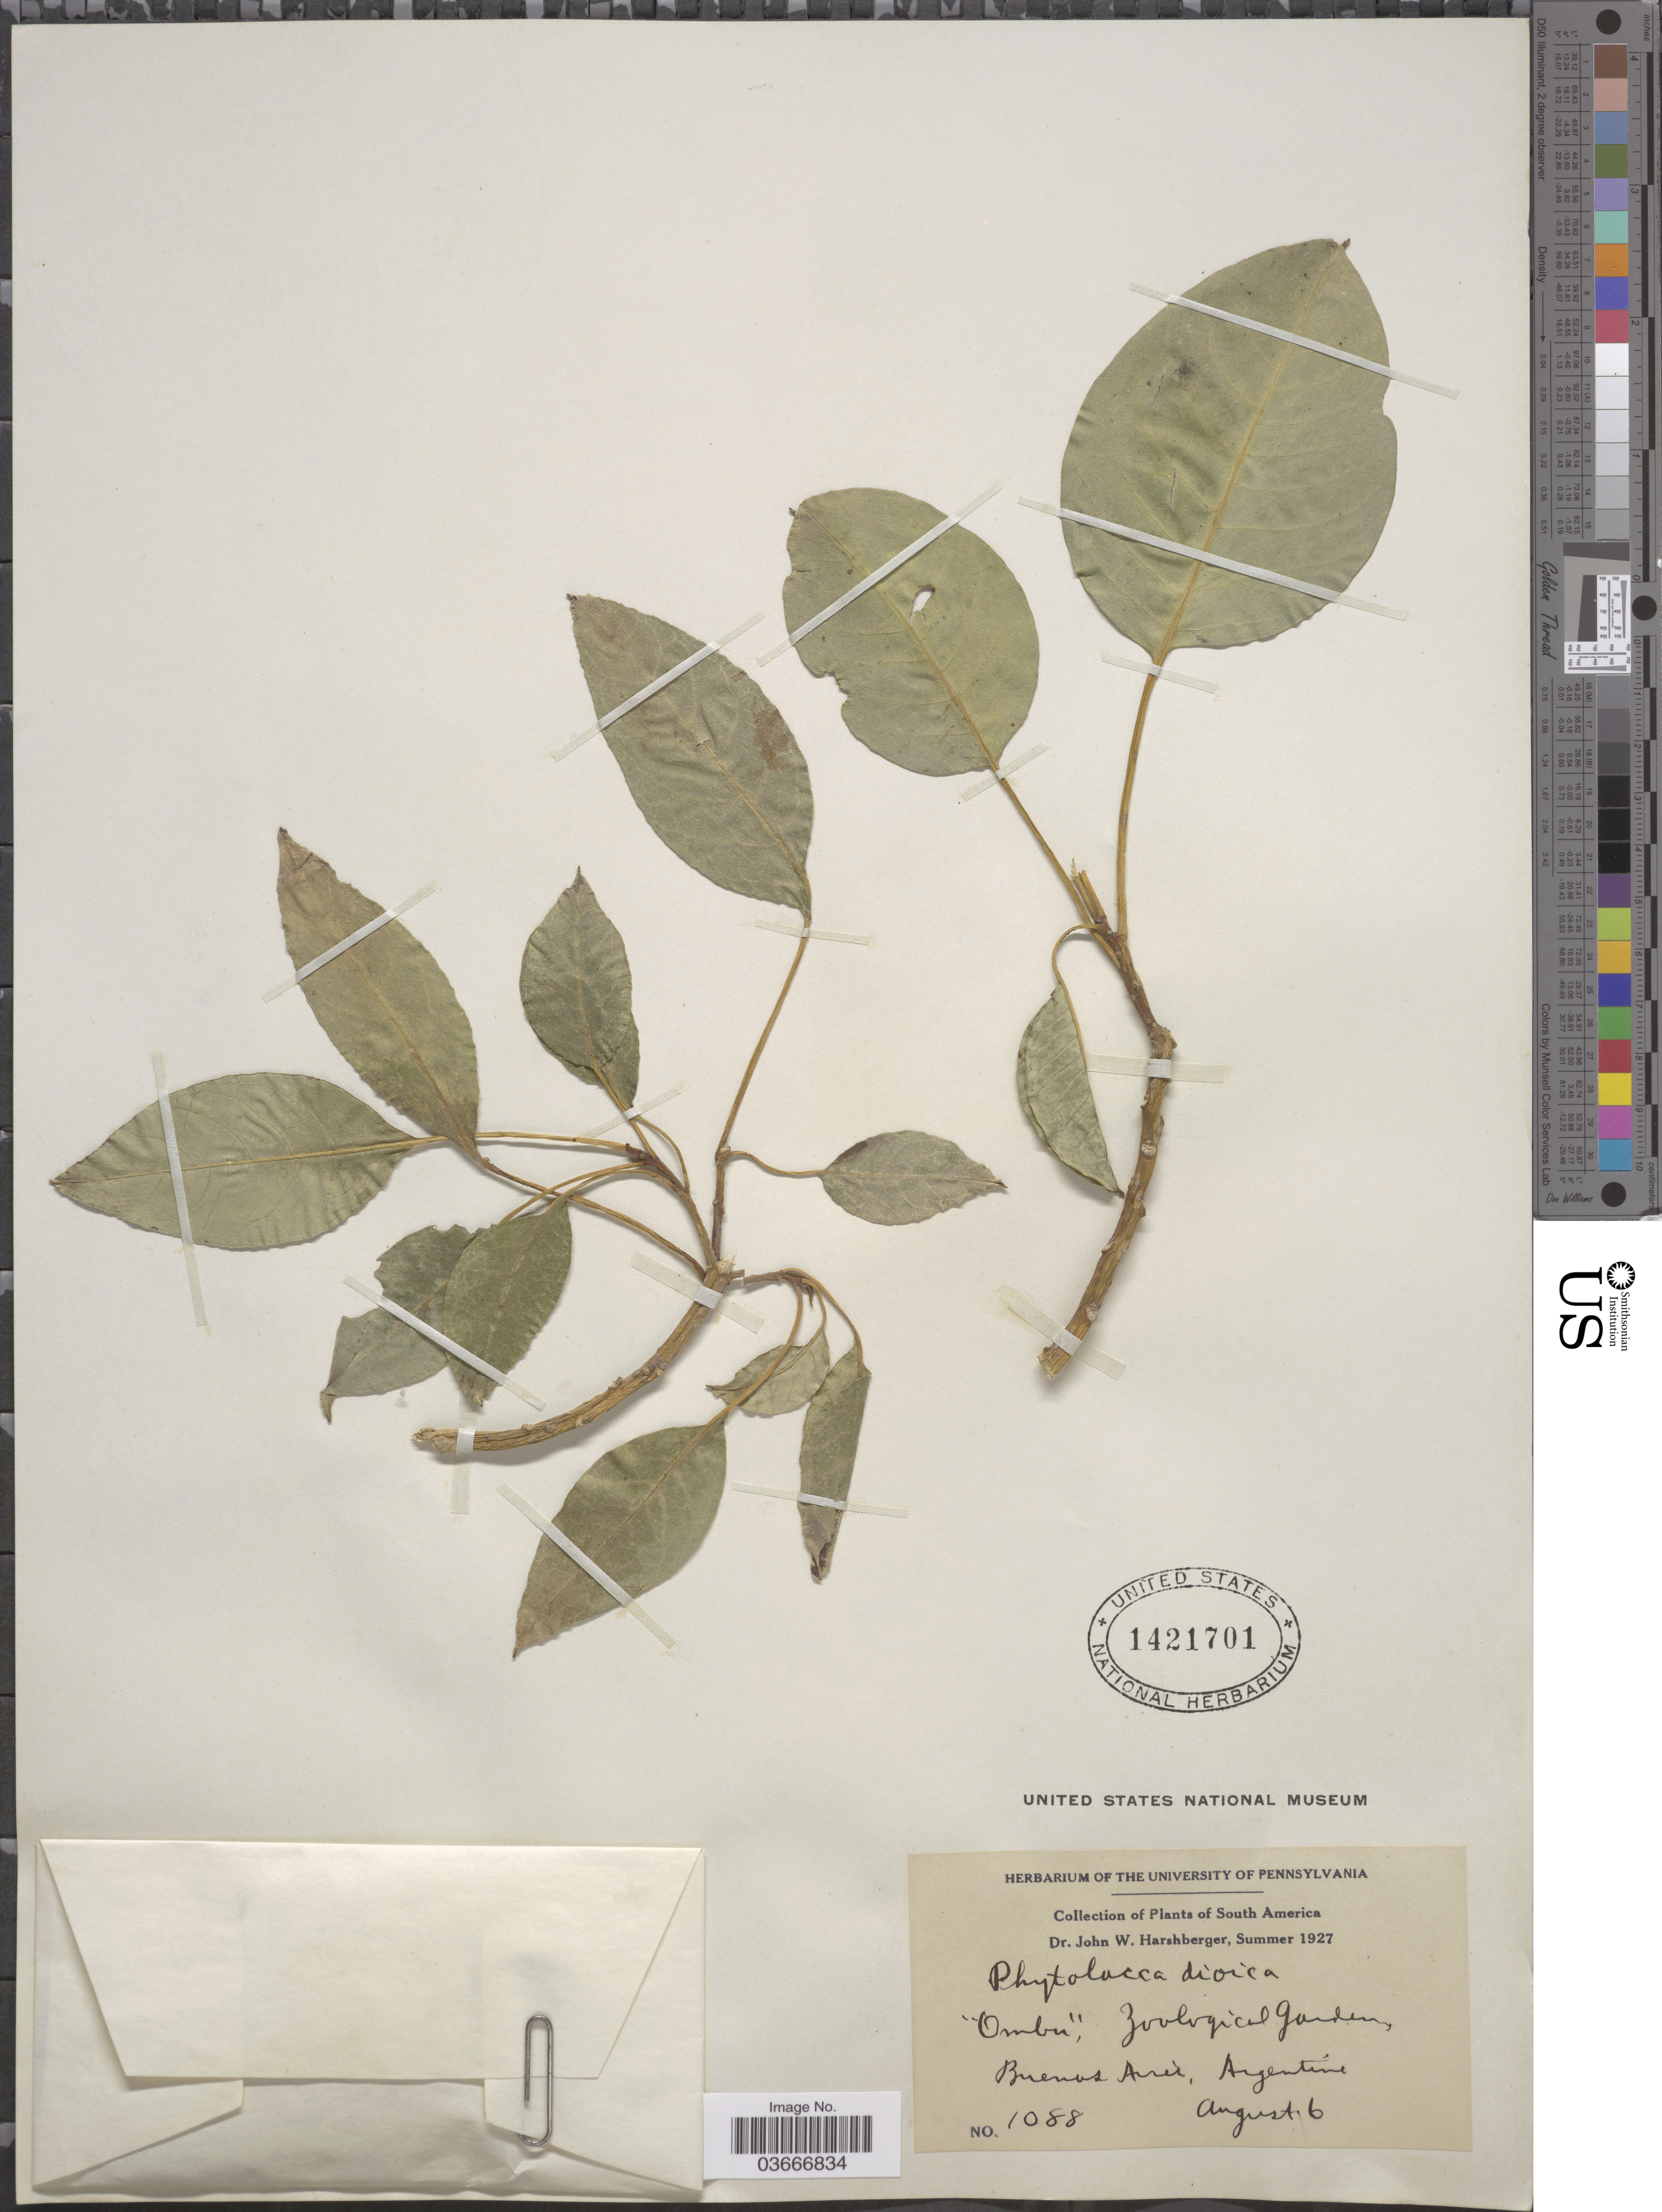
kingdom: Plantae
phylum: Tracheophyta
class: Magnoliopsida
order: Caryophyllales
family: Phytolaccaceae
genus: Phytolacca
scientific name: Phytolacca dioica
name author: L.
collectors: J. W. Harshberger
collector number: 1088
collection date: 1927-08-16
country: Argentina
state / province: Buenos Aires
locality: Zoological Garden.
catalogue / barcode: US 1421701